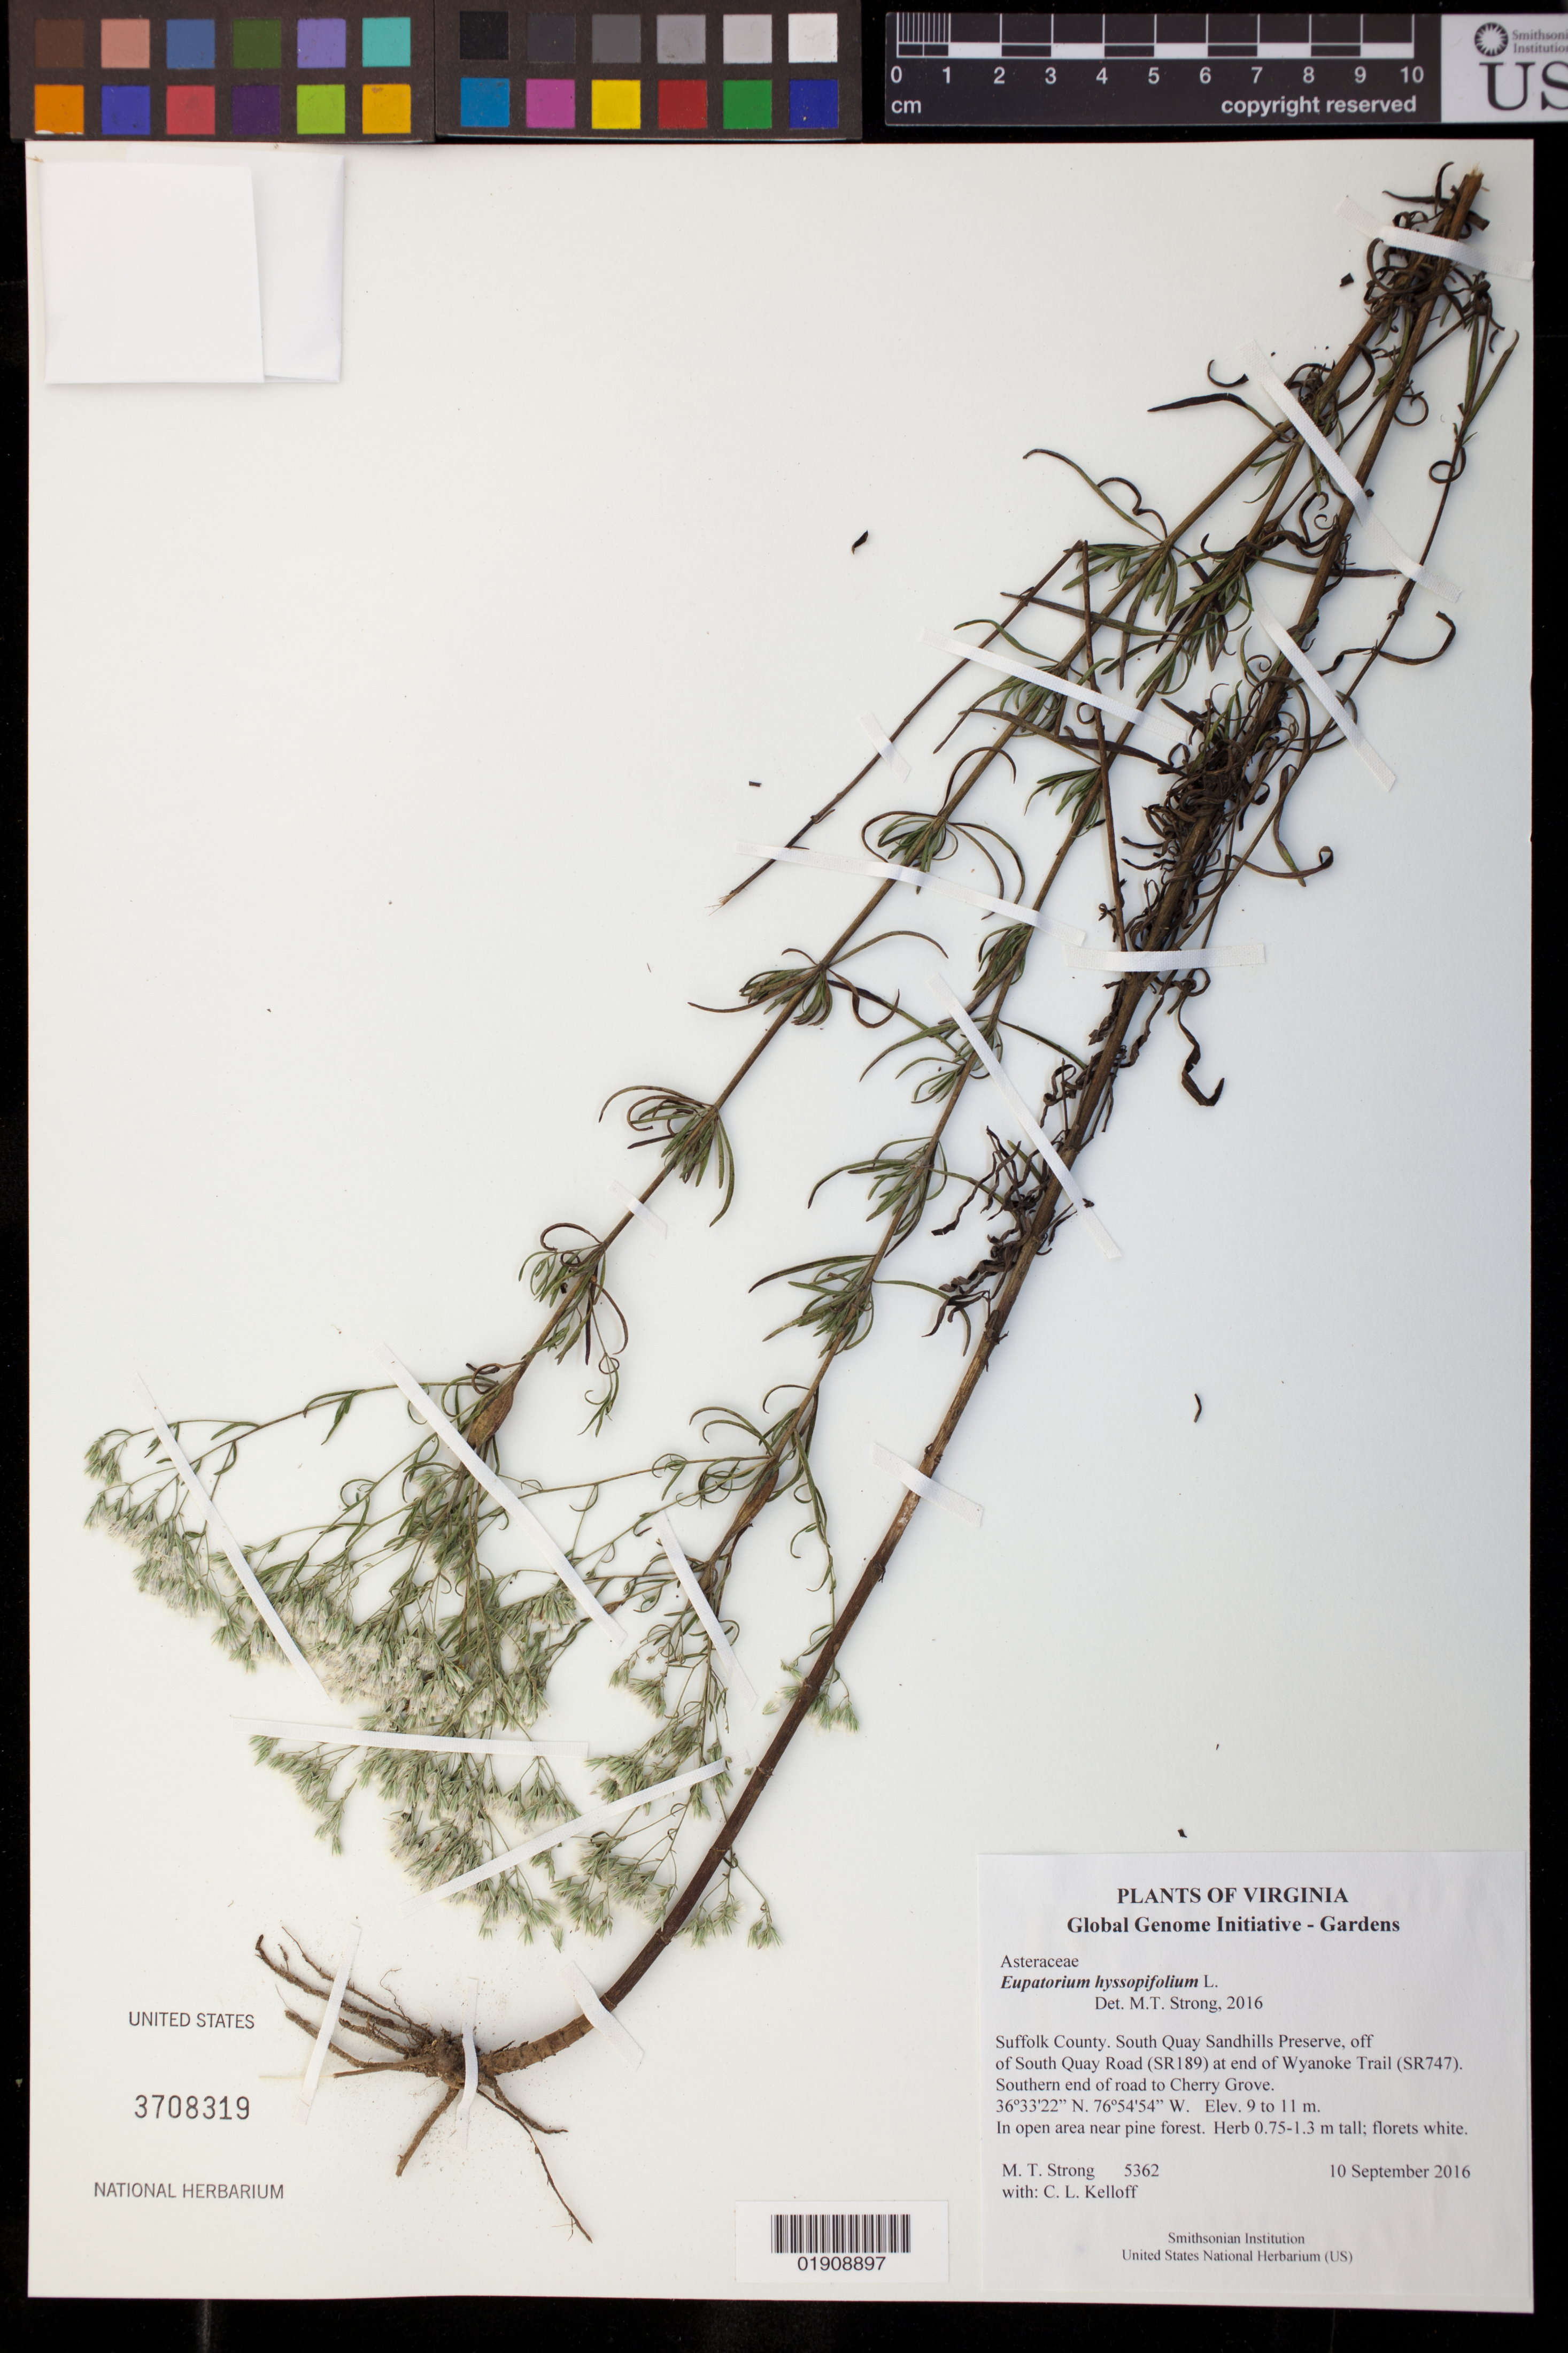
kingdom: Plantae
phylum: Tracheophyta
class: Magnoliopsida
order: Asterales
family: Asteraceae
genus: Eupatorium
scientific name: Eupatorium hyssopifolium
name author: L.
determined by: Strong, Mark T., (BOT), Smithsonian Institution - National Museum of Natural History (UNITED STATES)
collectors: M. T. Strong & C. L. Kelloff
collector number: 5362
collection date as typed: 10 September 2016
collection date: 2016-09-10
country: United States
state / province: Virginia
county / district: City of Suffolk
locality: South Quay Sandhills Preserve. Off of South Quay Road (SR189) at end of Wyanoke Trail (SR747). Southern end of road to Cherry Grove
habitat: In open area near pine forest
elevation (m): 9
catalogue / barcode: US 3708319